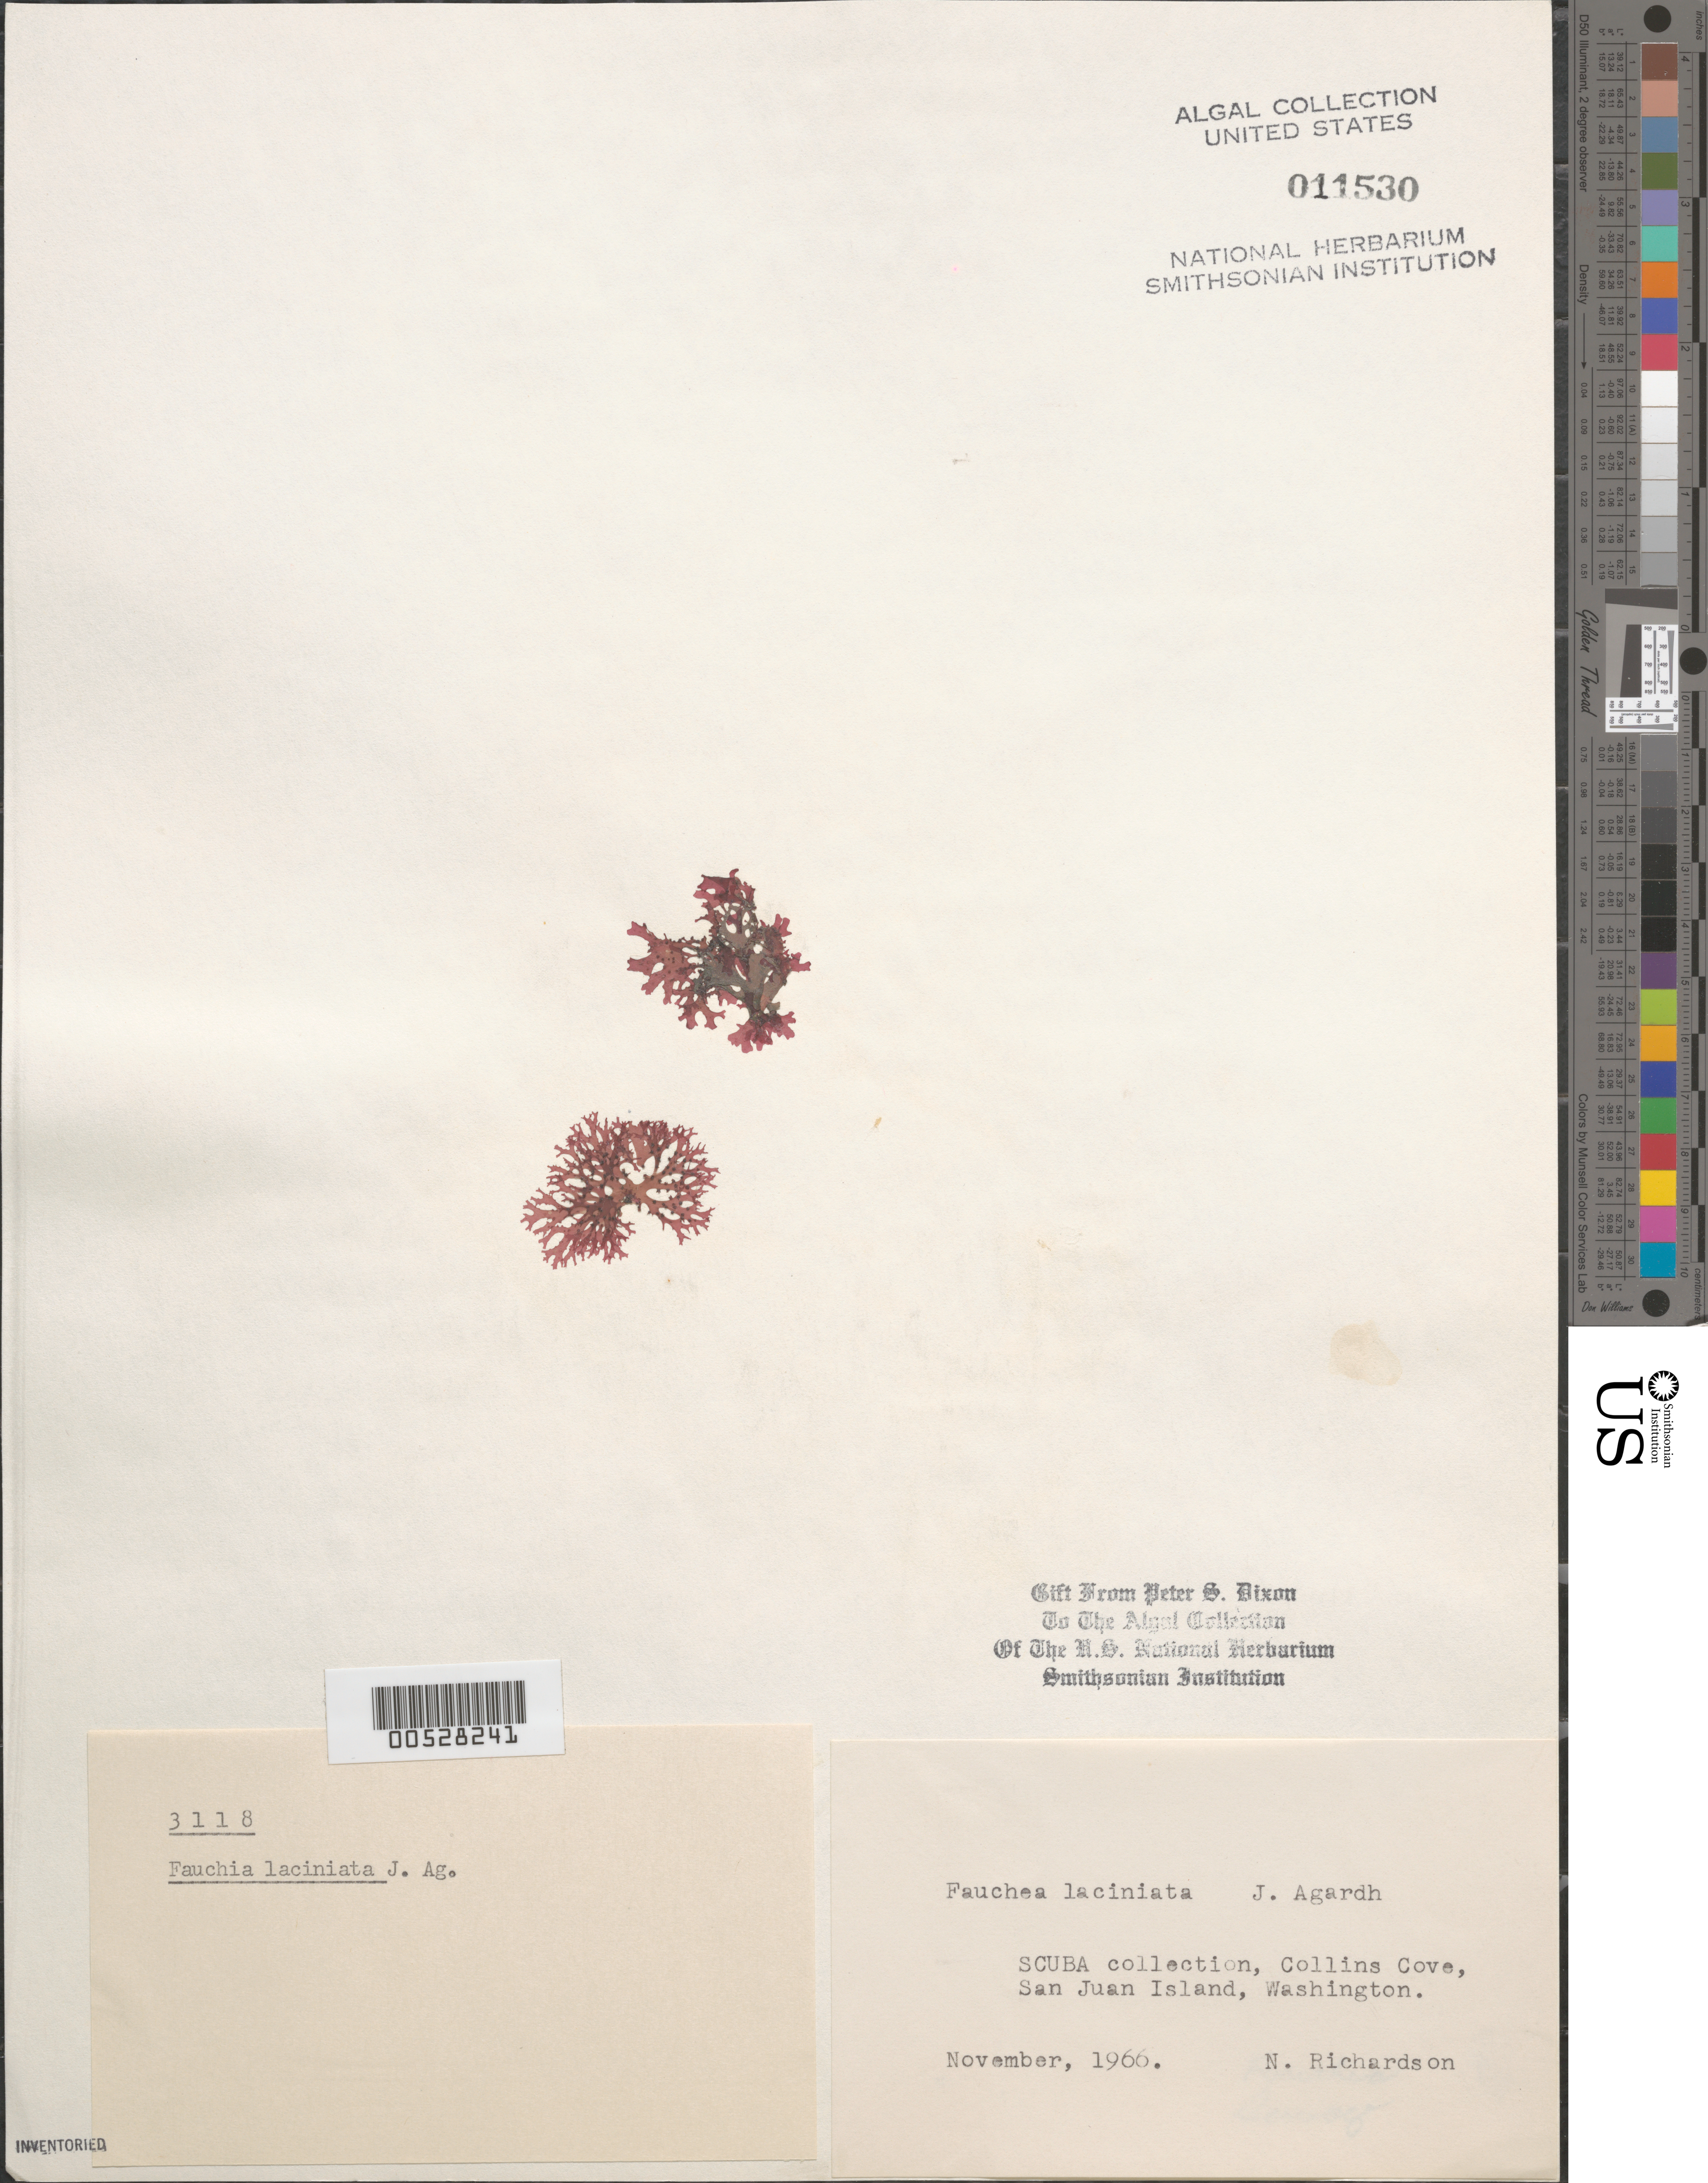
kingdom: Plantae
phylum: Rhodophyta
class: Florideophyceae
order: Rhodymeniales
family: Faucheaceae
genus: Gloiocladia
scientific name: Gloiocladia laciniata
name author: (J. Agardh) Rodríguez-Prieto & N. Sánchez in Rodríguez-Prieto et al.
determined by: Algae name updating Project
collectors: N. Richardson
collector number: PSD 3118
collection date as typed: Nov 1966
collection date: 1966-11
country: United States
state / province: Washington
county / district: San Juan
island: San Juan Island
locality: Collins Cove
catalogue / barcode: US 11530